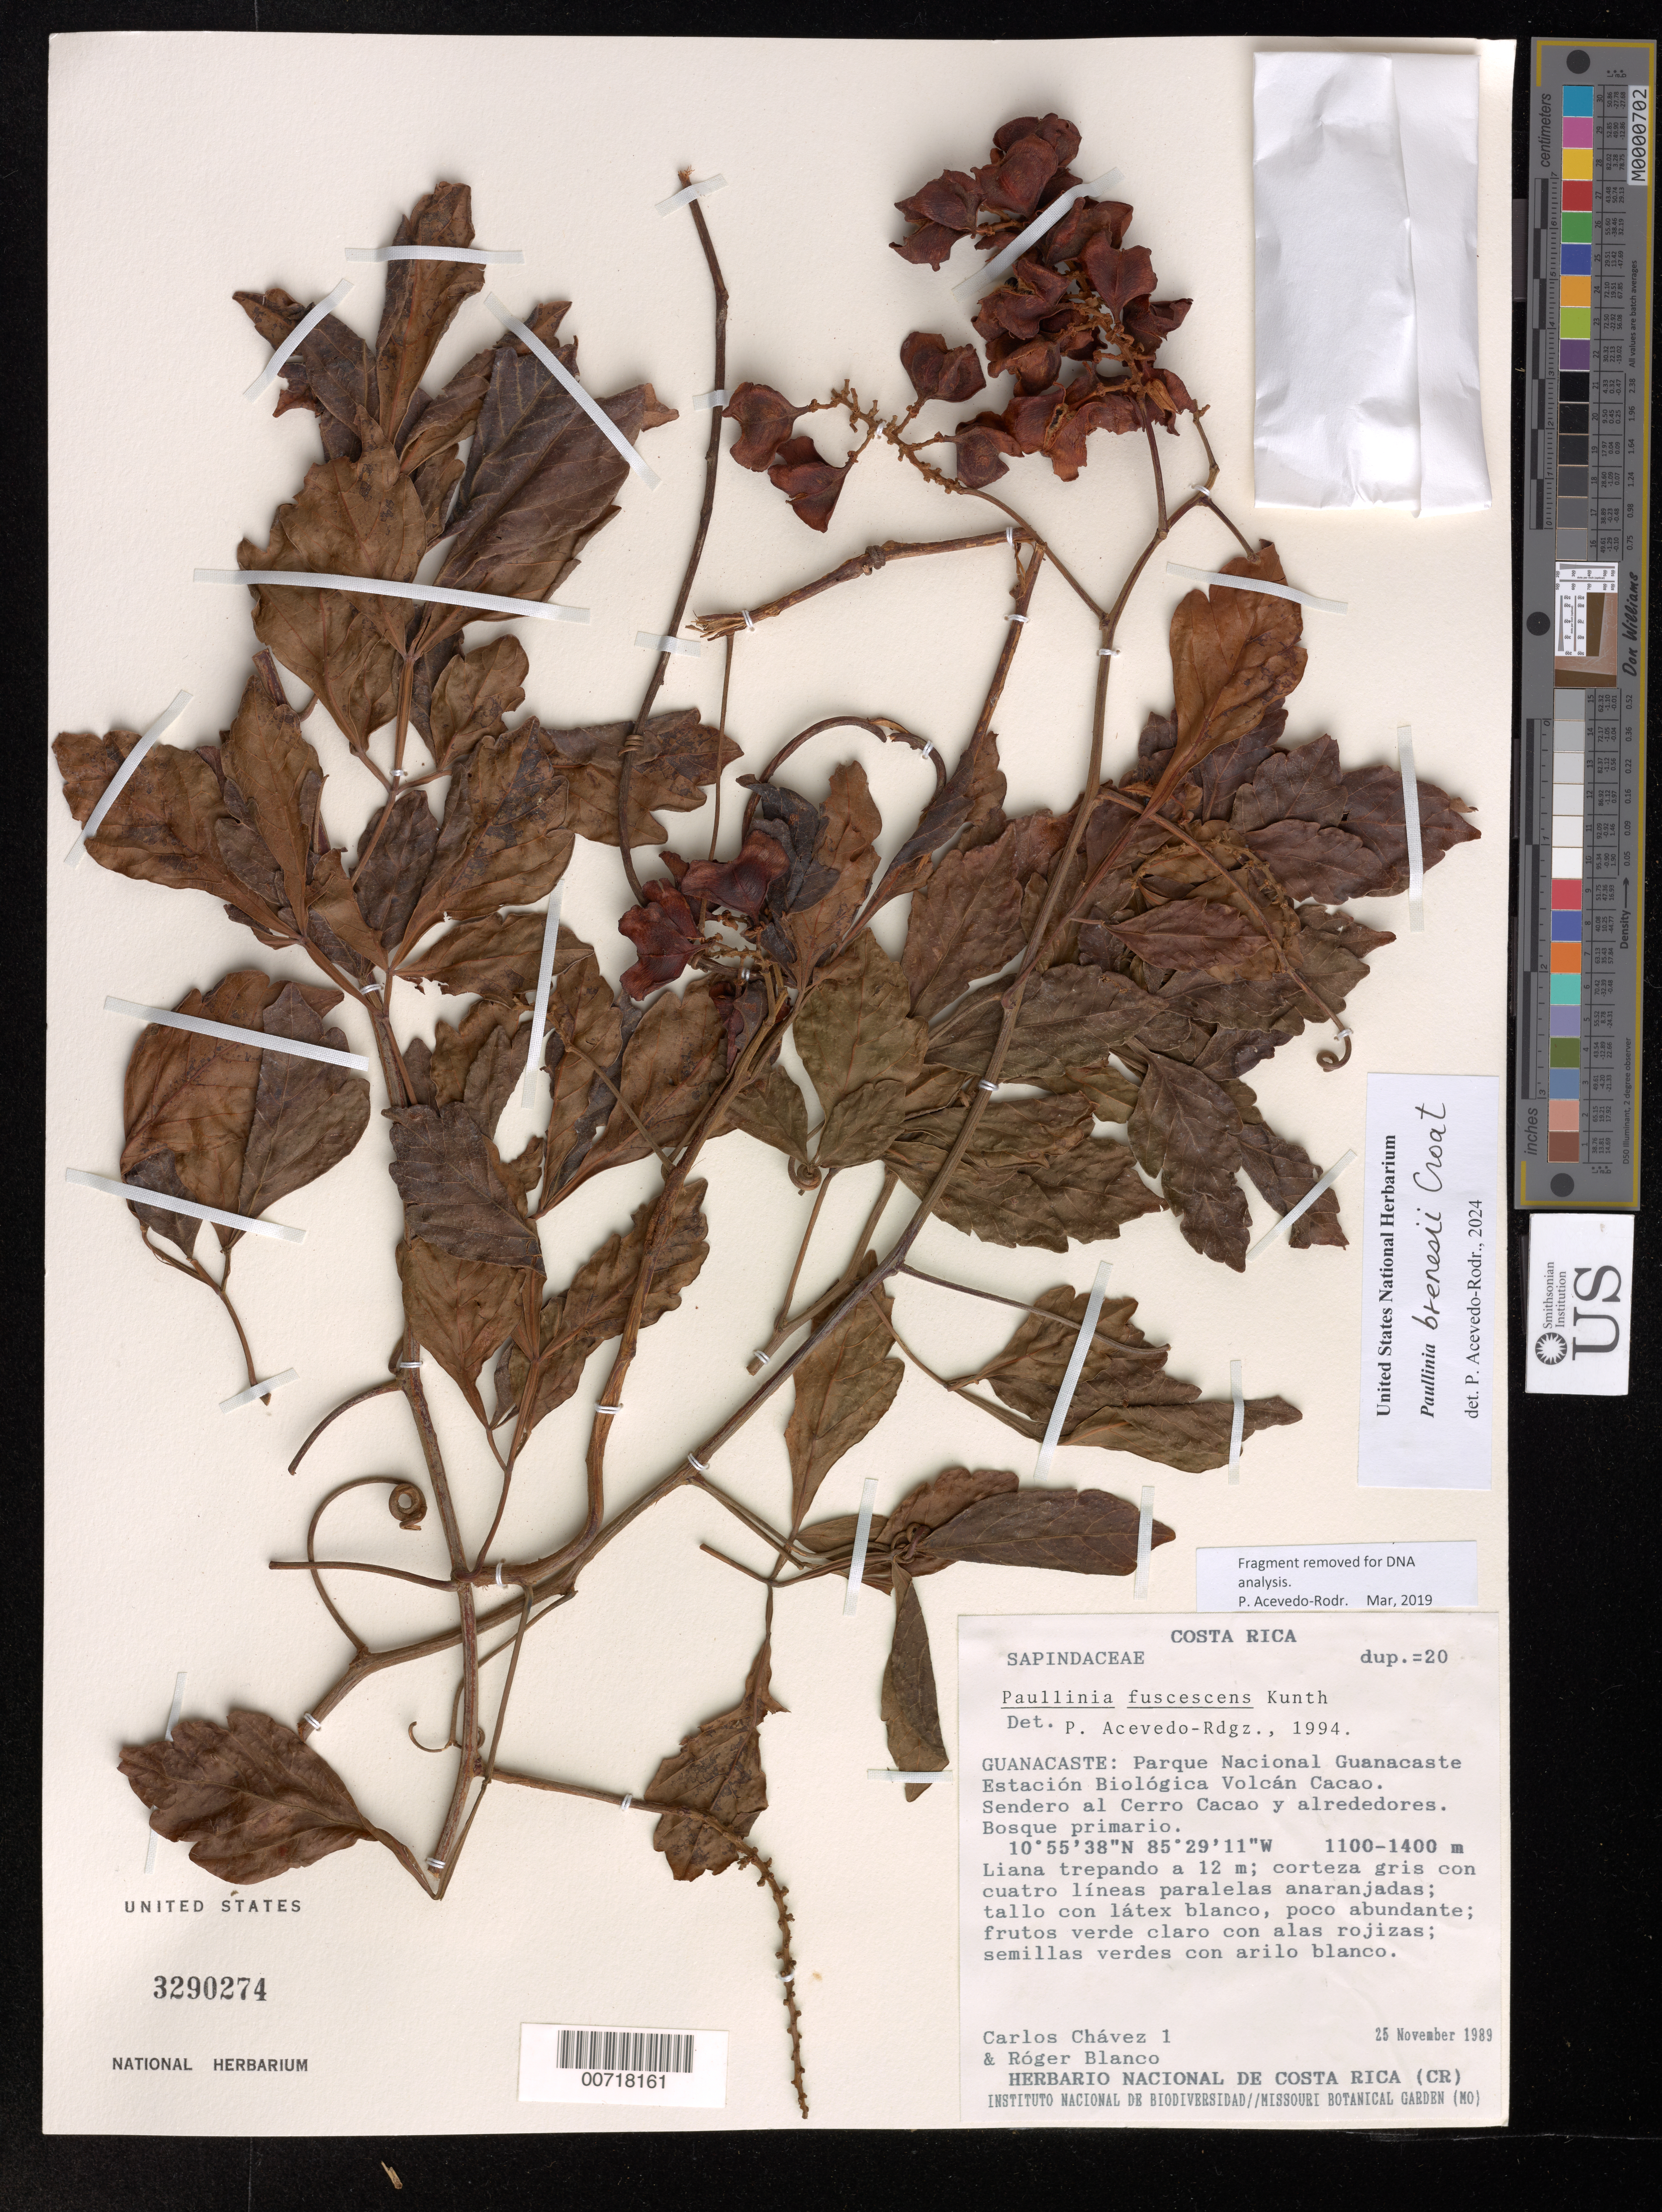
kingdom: Plantae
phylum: Tracheophyta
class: Magnoliopsida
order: Sapindales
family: Sapindaceae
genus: Paullinia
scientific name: Paullinia brenesii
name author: Croat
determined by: Acevedo-Rodriguez, P., (US), Smithsonian Institution - National Museum of Natural History (UNITED STATES)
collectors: C. Chavez & R. Blanco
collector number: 1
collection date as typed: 25 Nov 1989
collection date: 1989-11-25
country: Costa Rica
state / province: Guanacaste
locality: Parque Nacional Guanacaste, Estacion Biologica Volcan Cacao. Sendero al Cerro Cacao y alrededores.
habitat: Bosque primario.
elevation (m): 1100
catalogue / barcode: US 3290274